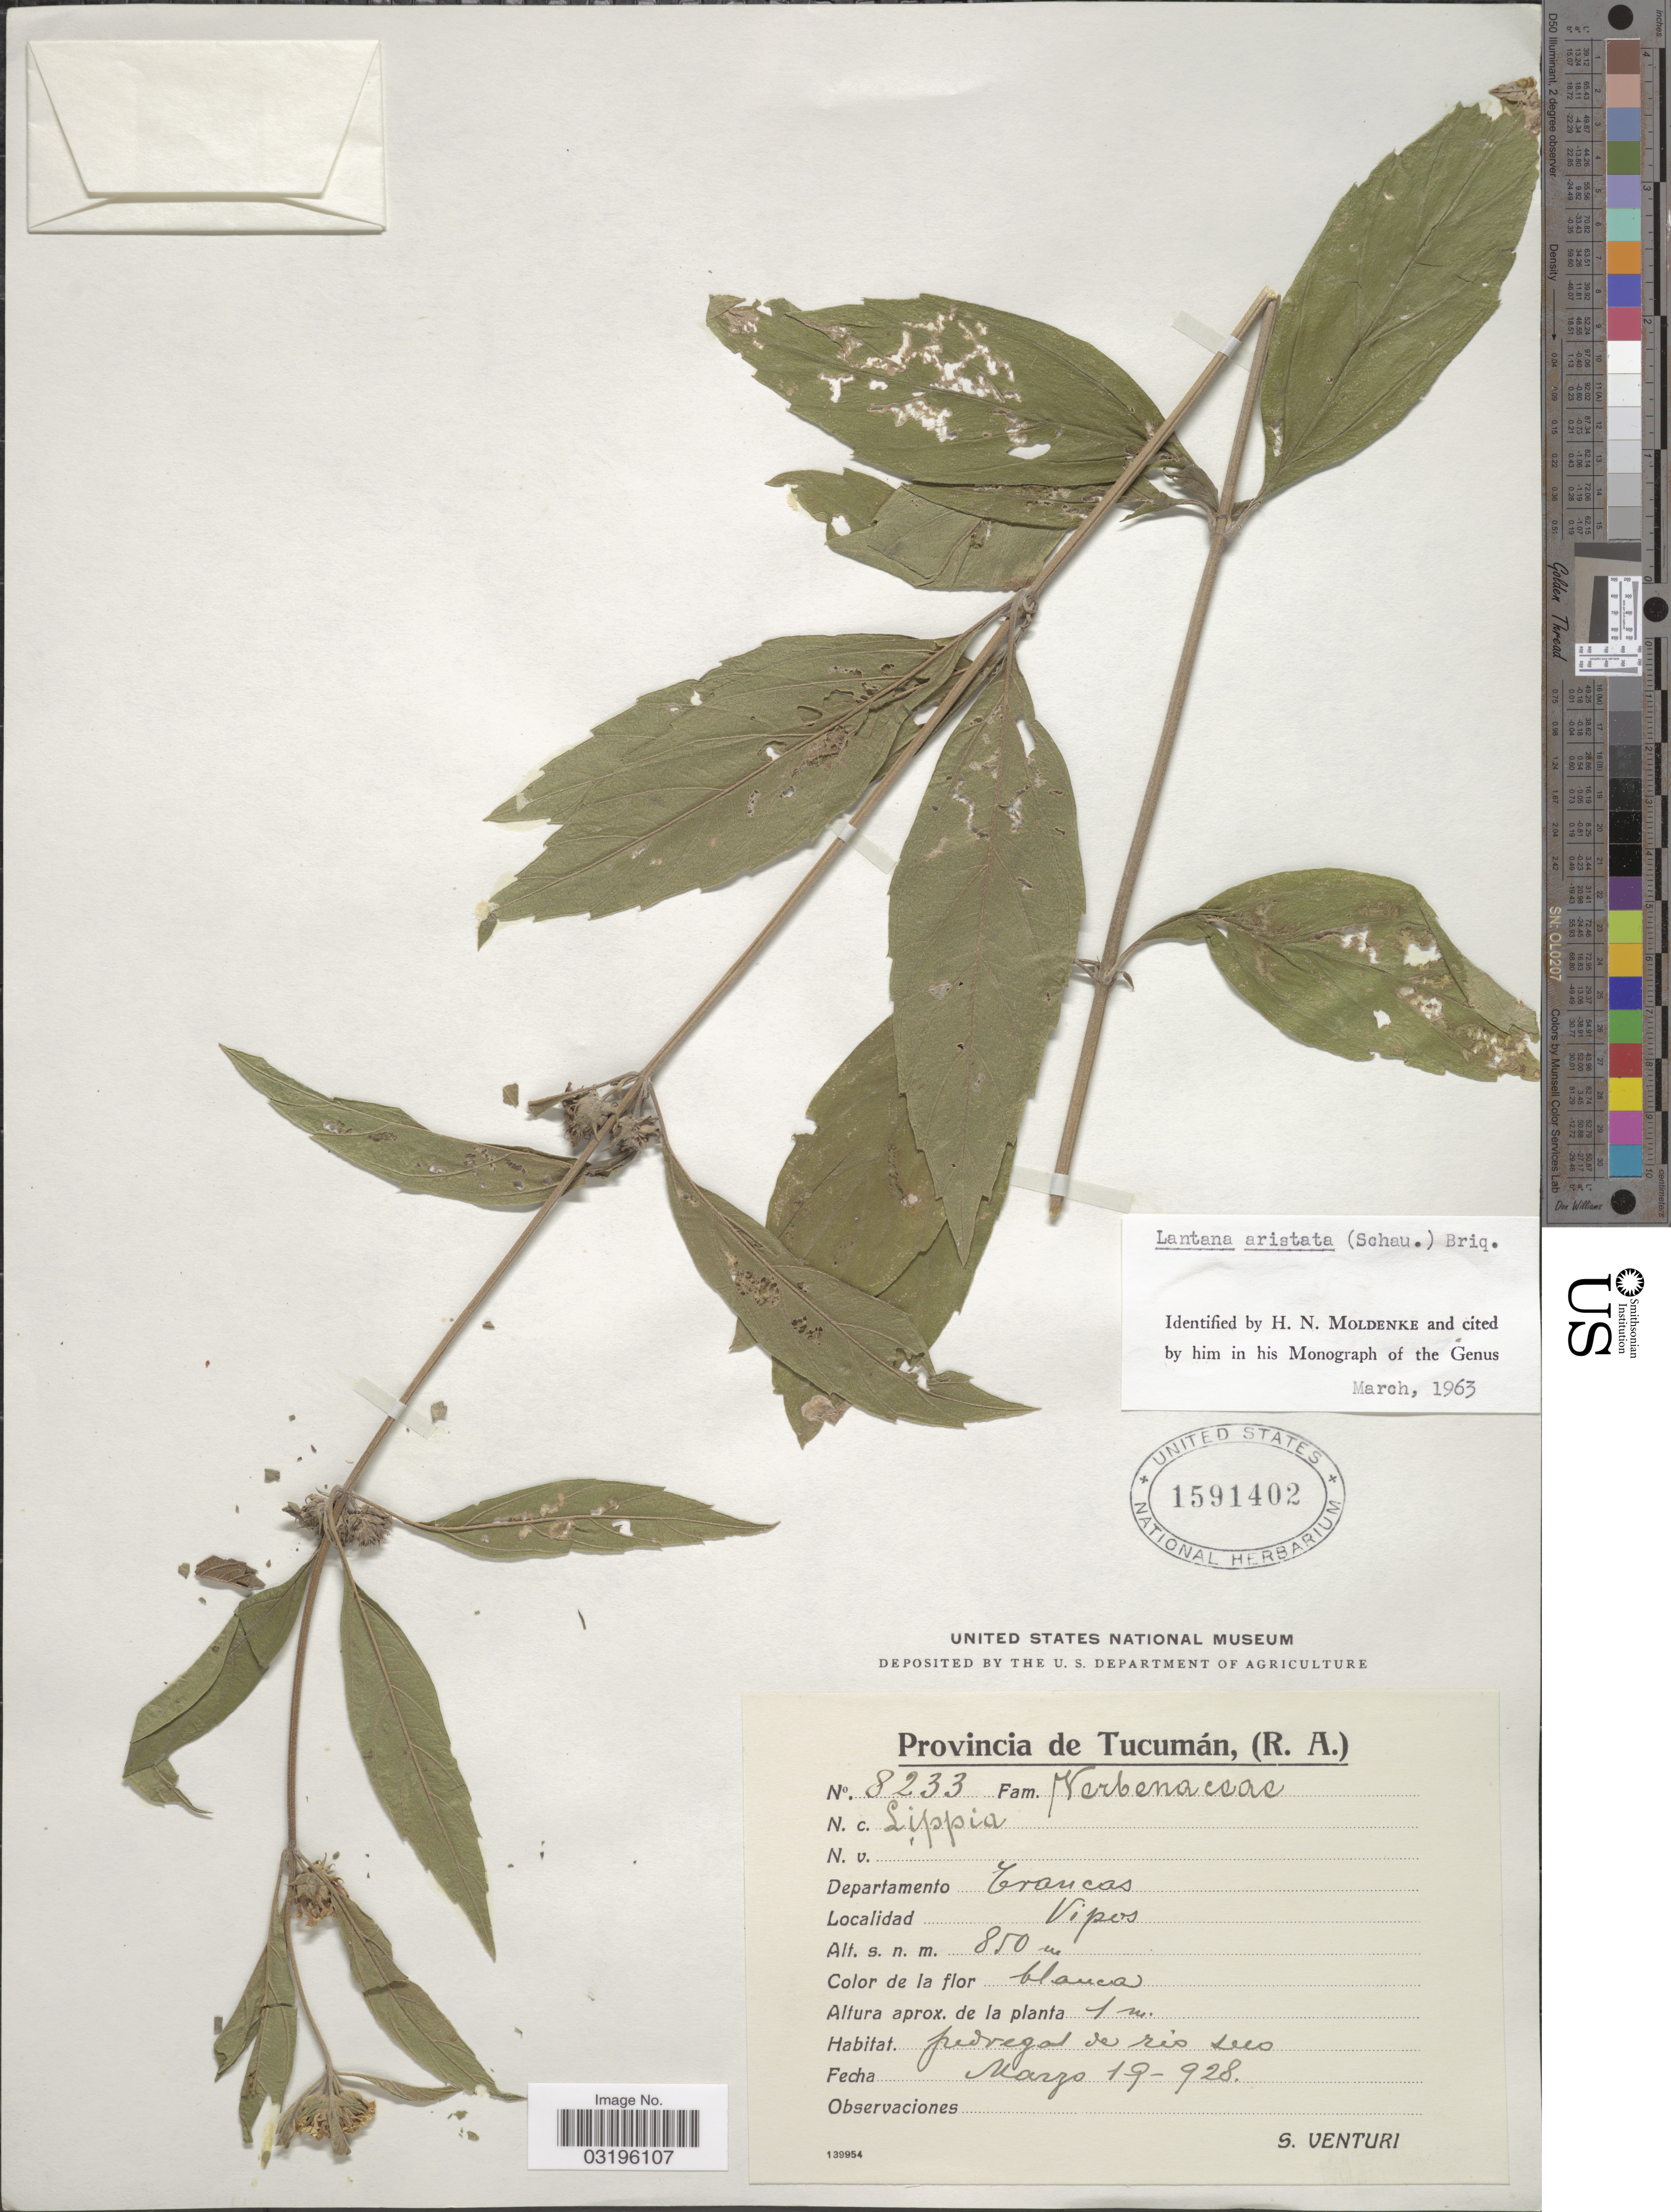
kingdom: Plantae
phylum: Tracheophyta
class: Magnoliopsida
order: Lamiales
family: Verbenaceae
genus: Lantana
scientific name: Lantana aristata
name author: (Schauer) Briq.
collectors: S. Venturi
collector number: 8233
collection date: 1928-03-19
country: Argentina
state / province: Tucuman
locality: Departamento Trancas. Vipos.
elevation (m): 850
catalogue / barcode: US 1591402